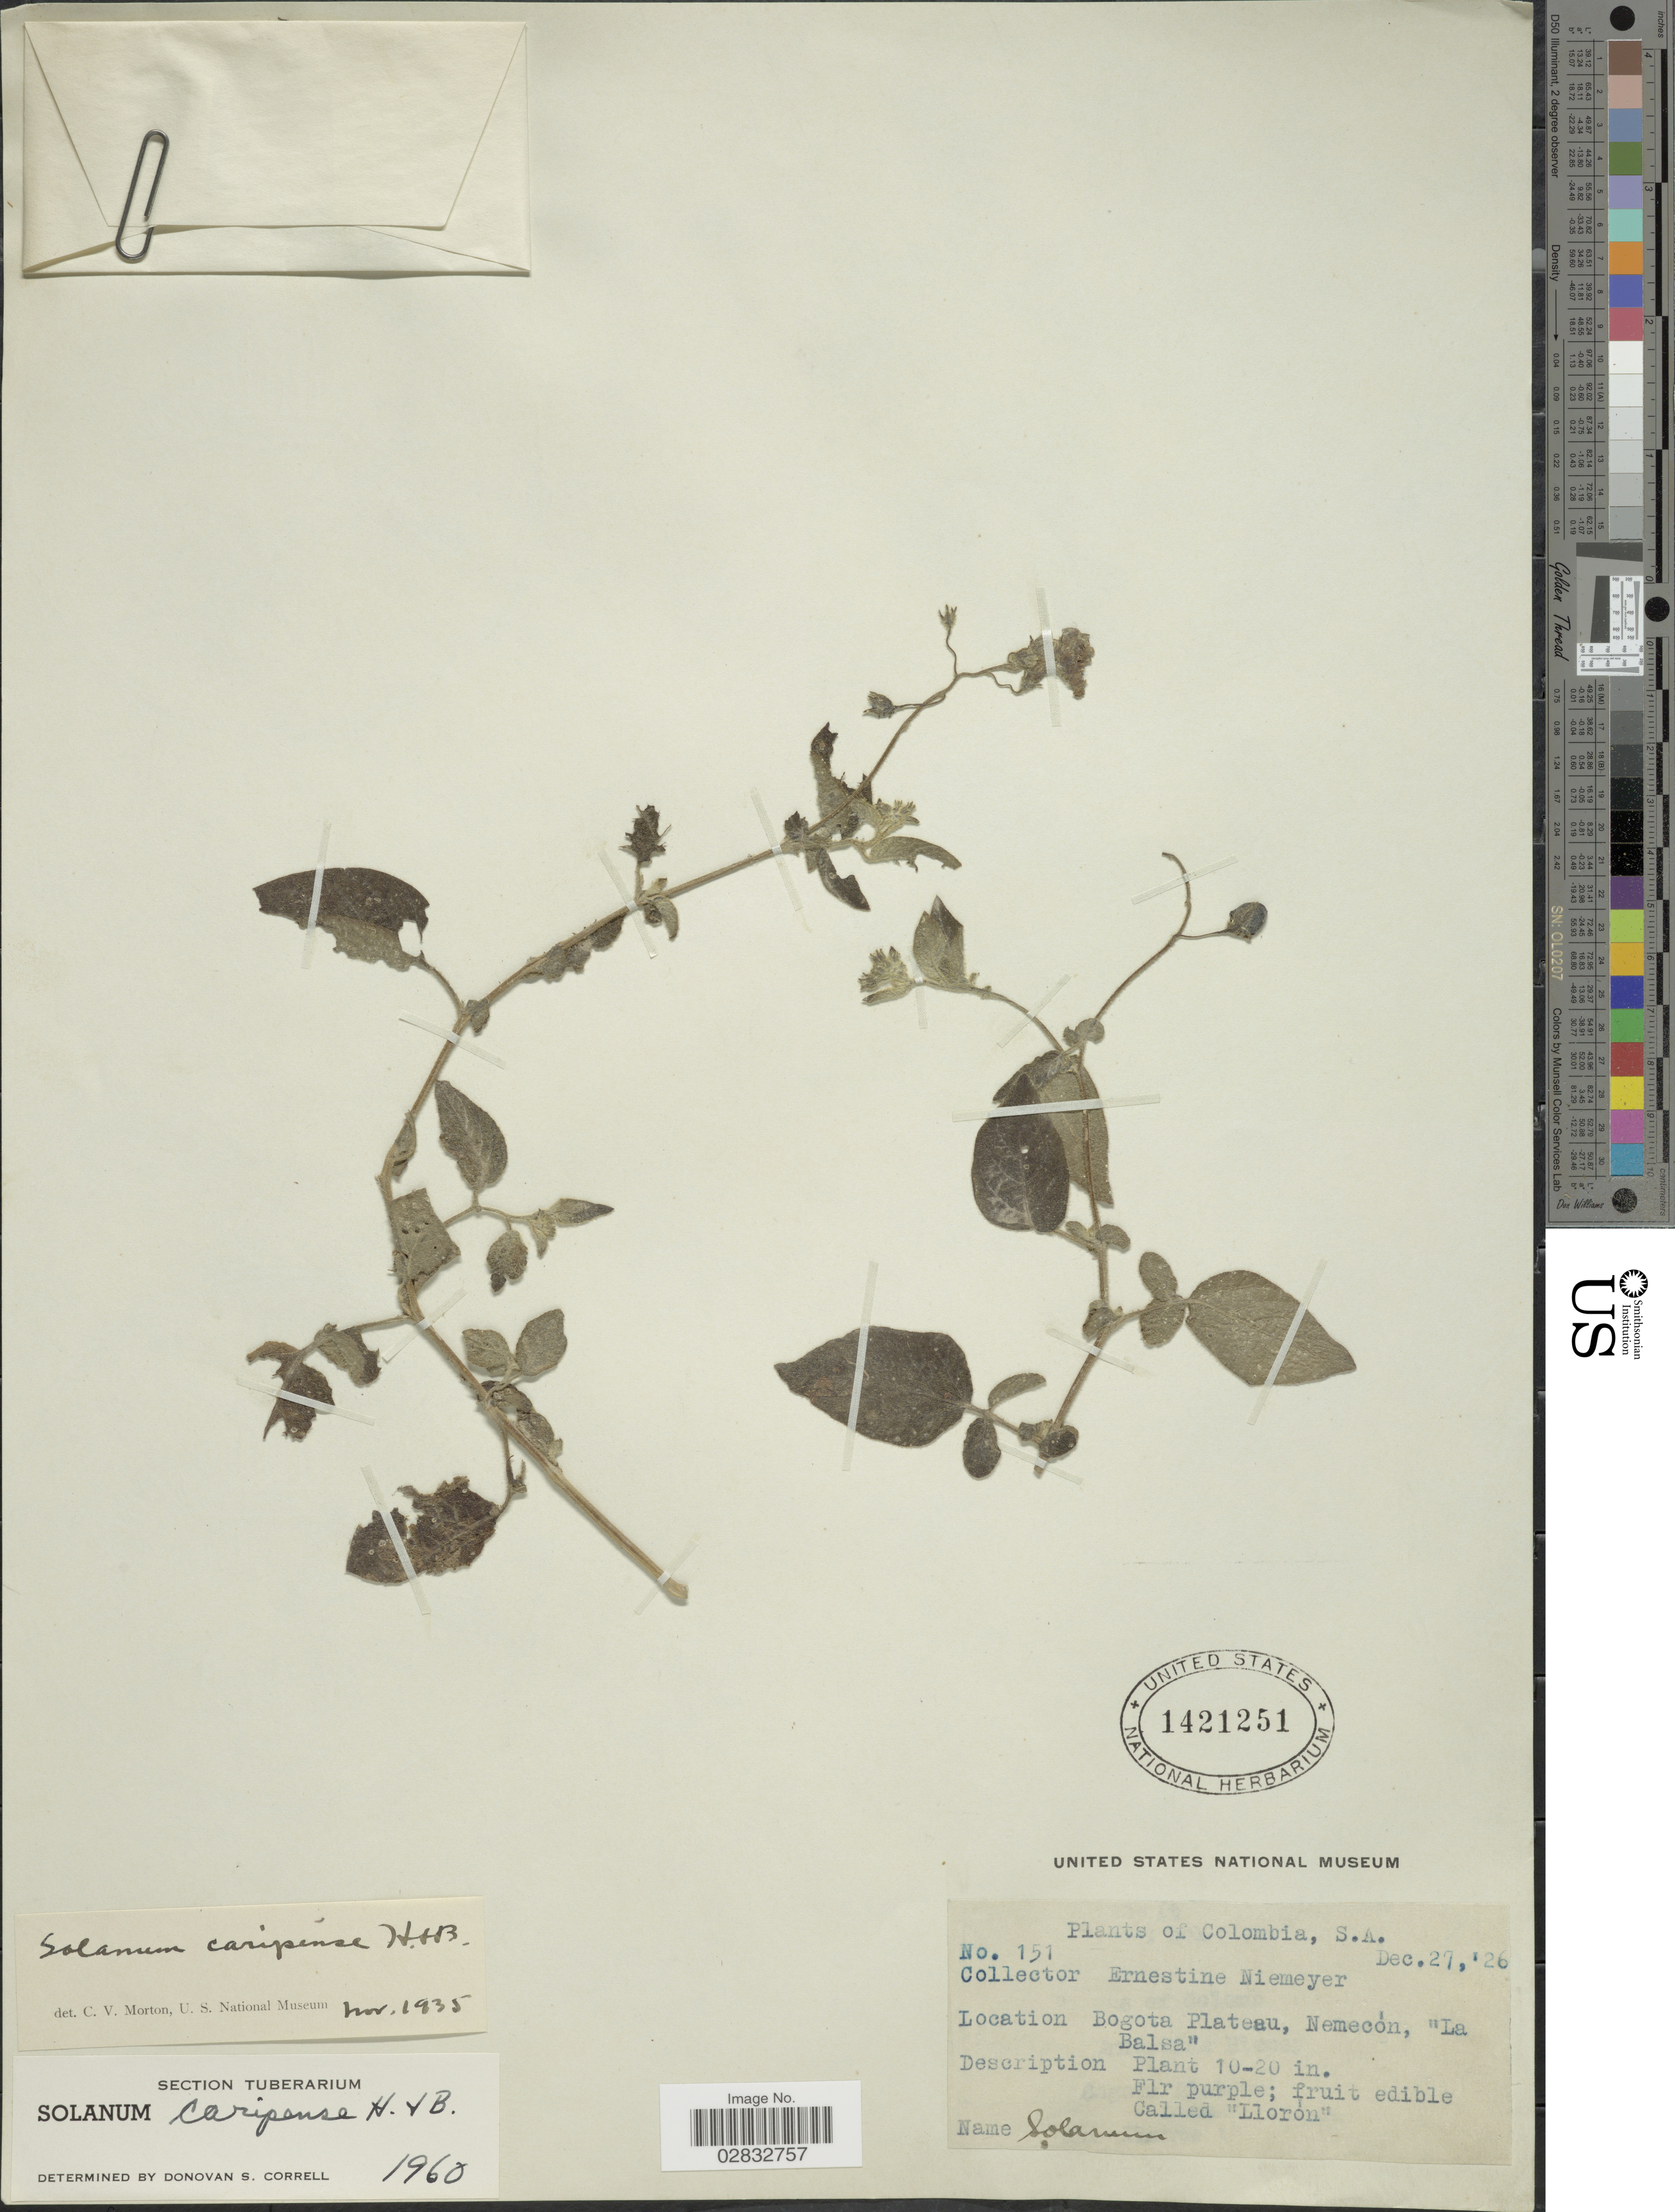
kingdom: Plantae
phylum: Tracheophyta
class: Magnoliopsida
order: Solanales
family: Solanaceae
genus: Solanum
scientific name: Solanum caripense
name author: Humb. & Bonpl. ex Dunal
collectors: E. H. Niemeyer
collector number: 151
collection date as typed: Transcribed d/m/y: 27/12/26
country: Colombia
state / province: Bogota D.C.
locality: Bogota Plateau, Nemecón, "La Balsa"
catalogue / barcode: US 1421251